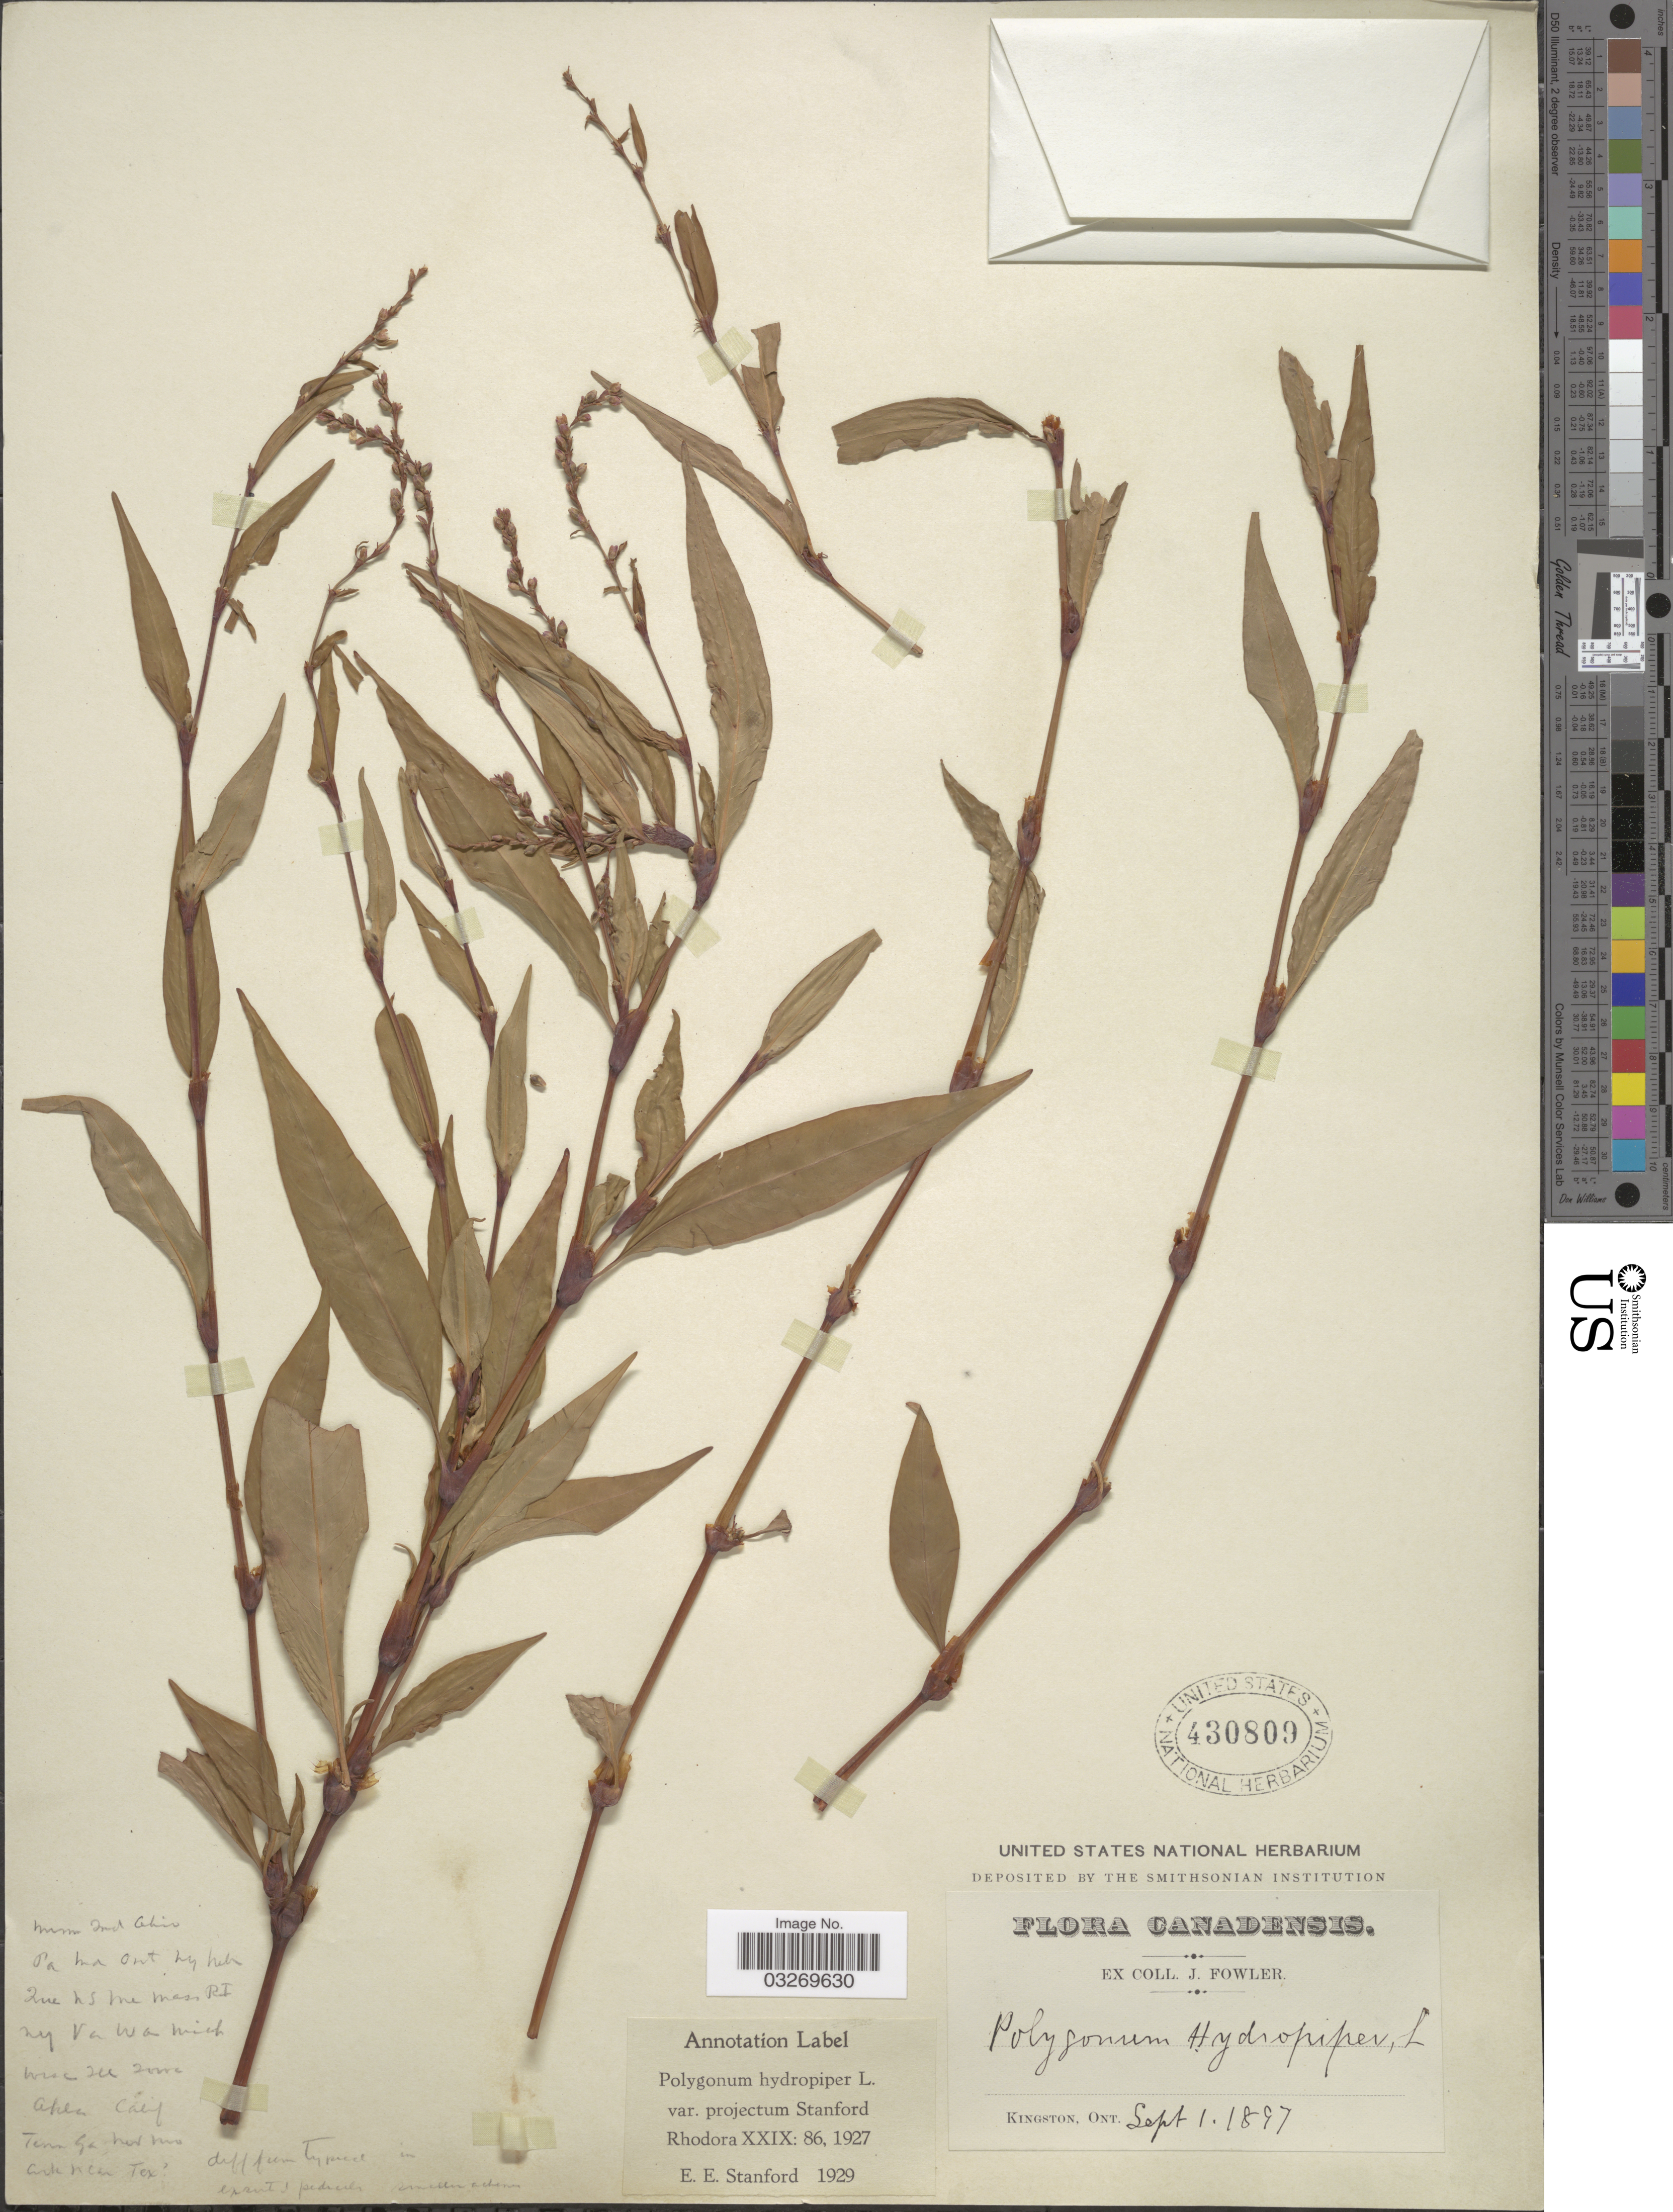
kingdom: Plantae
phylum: Tracheophyta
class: Magnoliopsida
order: Caryophyllales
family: Polygonaceae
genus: Persicaria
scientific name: Persicaria hydropiper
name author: (L.) Delarbre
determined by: Atha, D. E.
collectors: J. Fowler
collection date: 1897-09-01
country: Canada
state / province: Ontario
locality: Kingston.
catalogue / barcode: US 430809